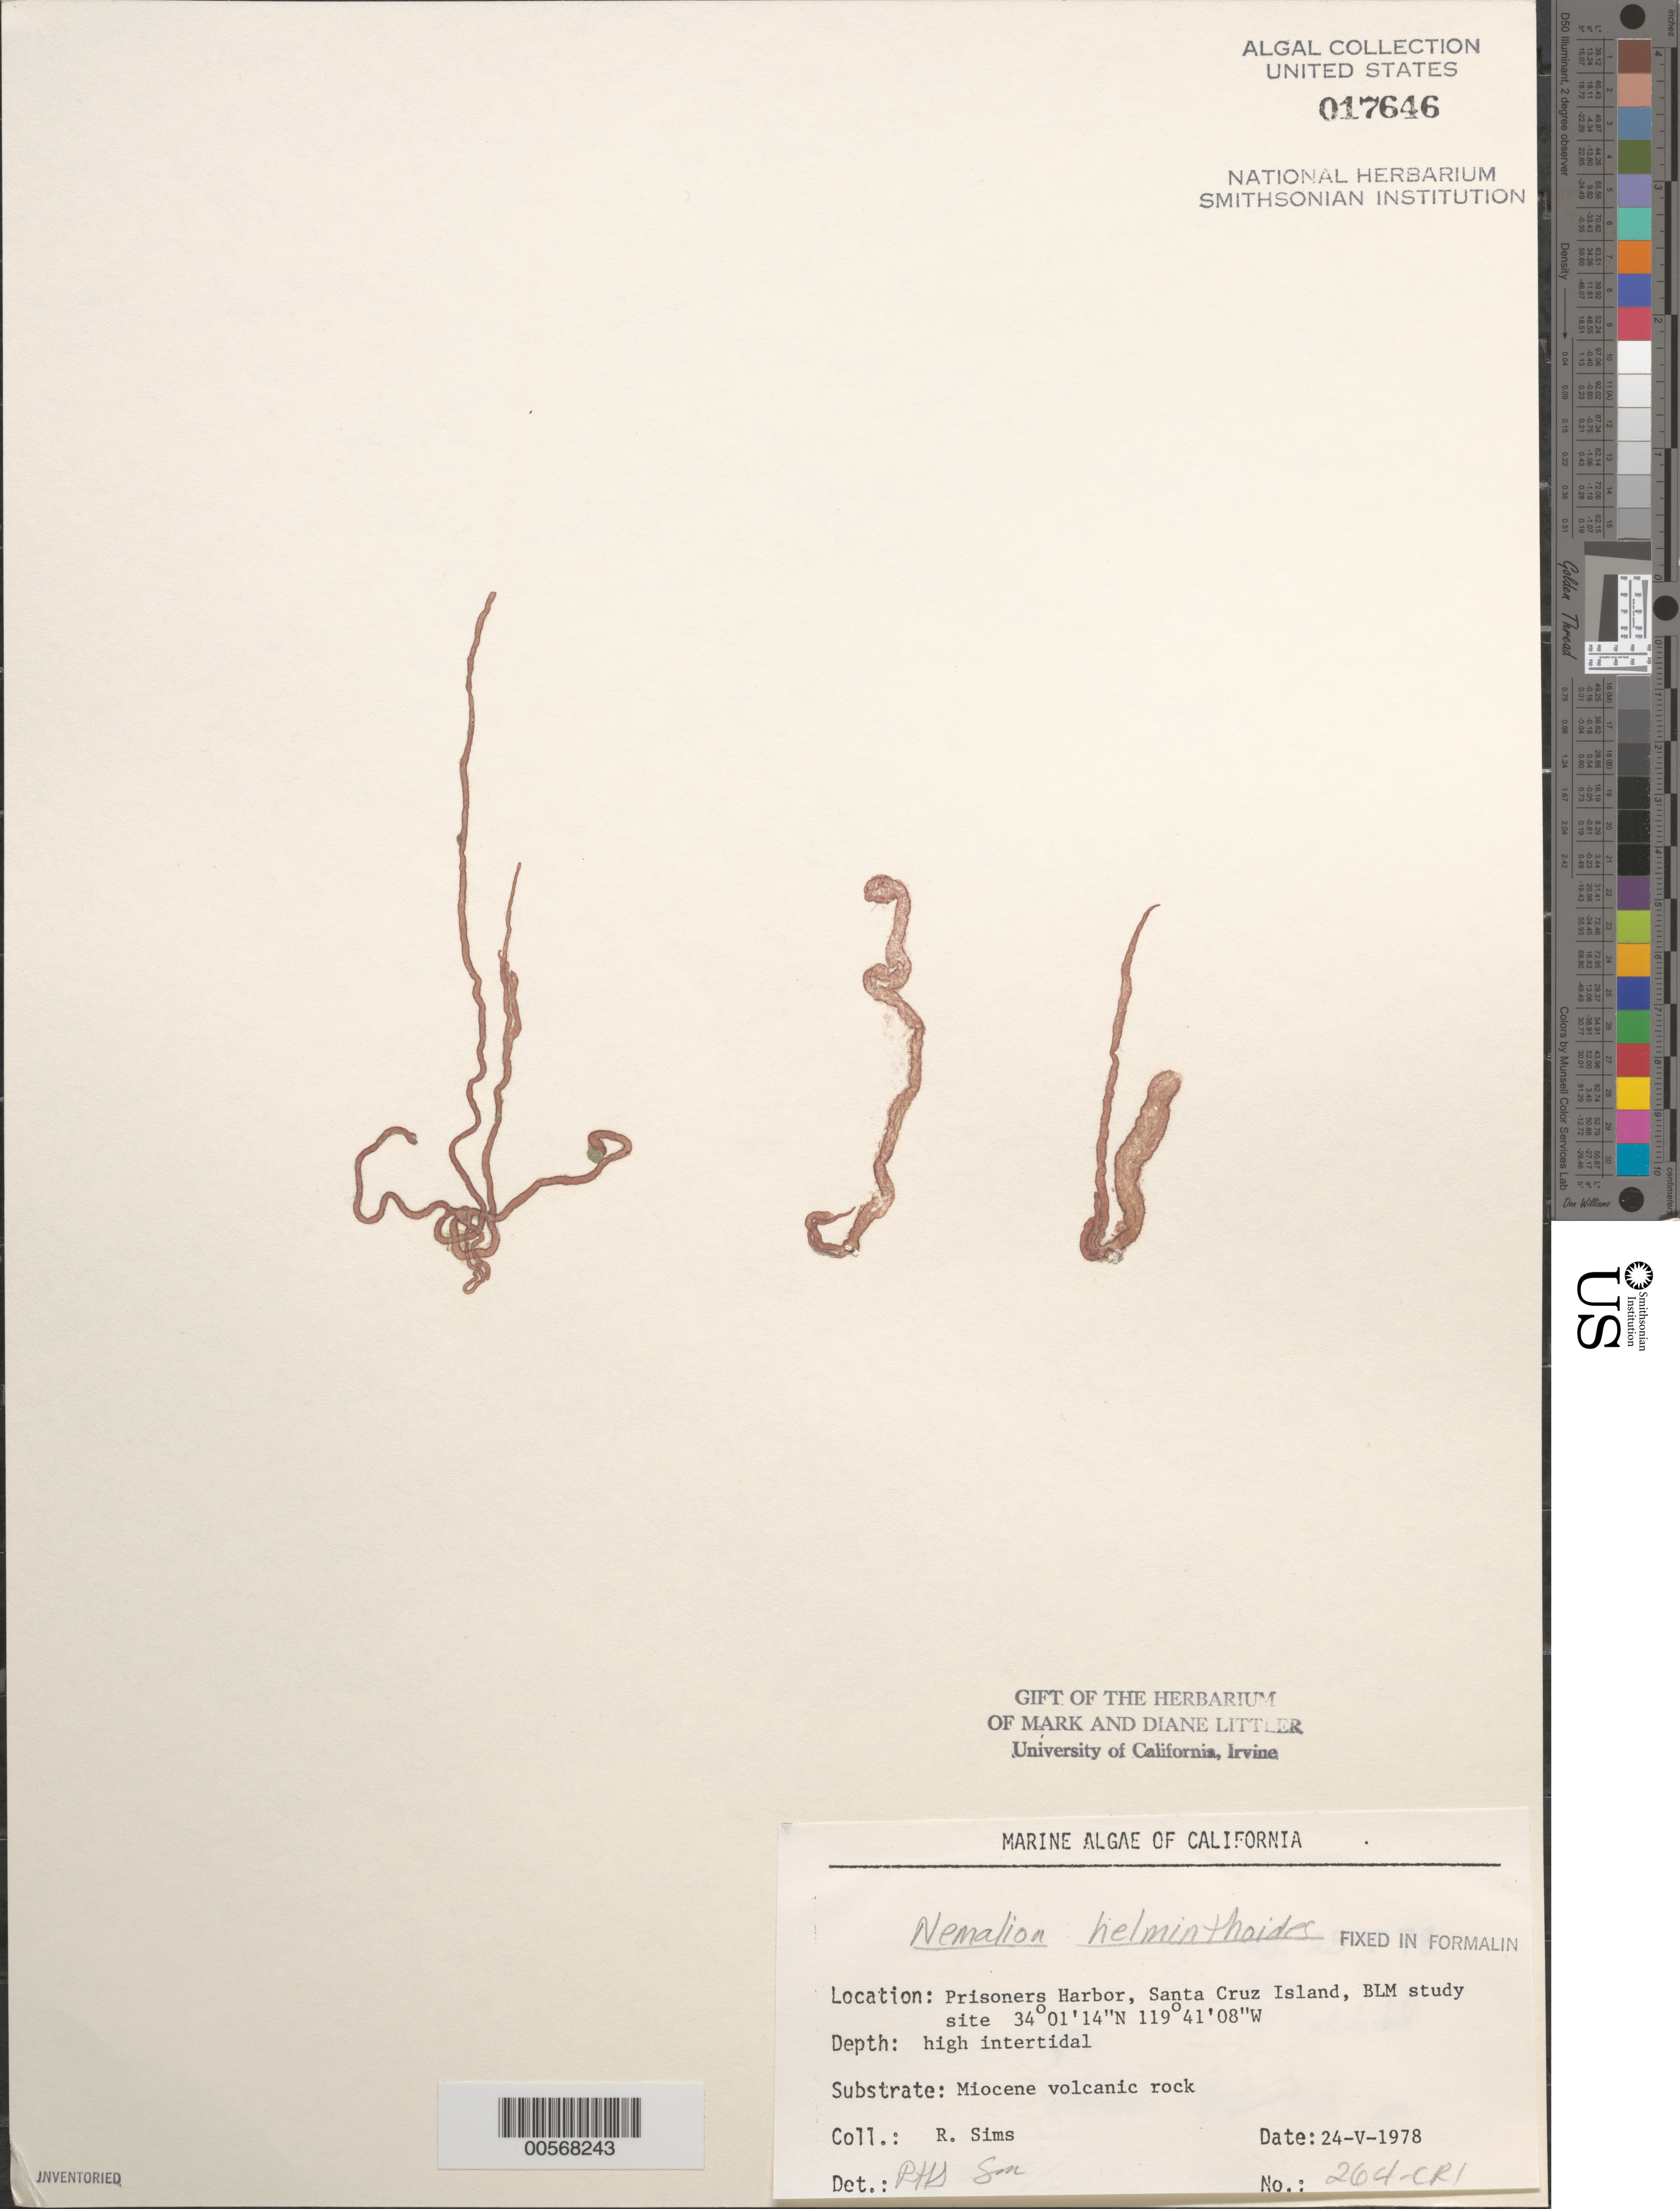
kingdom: Plantae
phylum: Rhodophyta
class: Florideophyceae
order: Nemaliales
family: Nemaliaceae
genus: Nemalion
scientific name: Nemalion multifidum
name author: (Lyngb.) Chauvin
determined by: Algae name updating Project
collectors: R. H. Sims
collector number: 264-cri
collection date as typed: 24 May 1978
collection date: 1978-05-24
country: United States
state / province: California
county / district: Santa Barbara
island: Santa Cruz Island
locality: Prisoners Harbor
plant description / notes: BLM-SOCALBIGHT Rocky Intertidal Survey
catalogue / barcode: US 17646